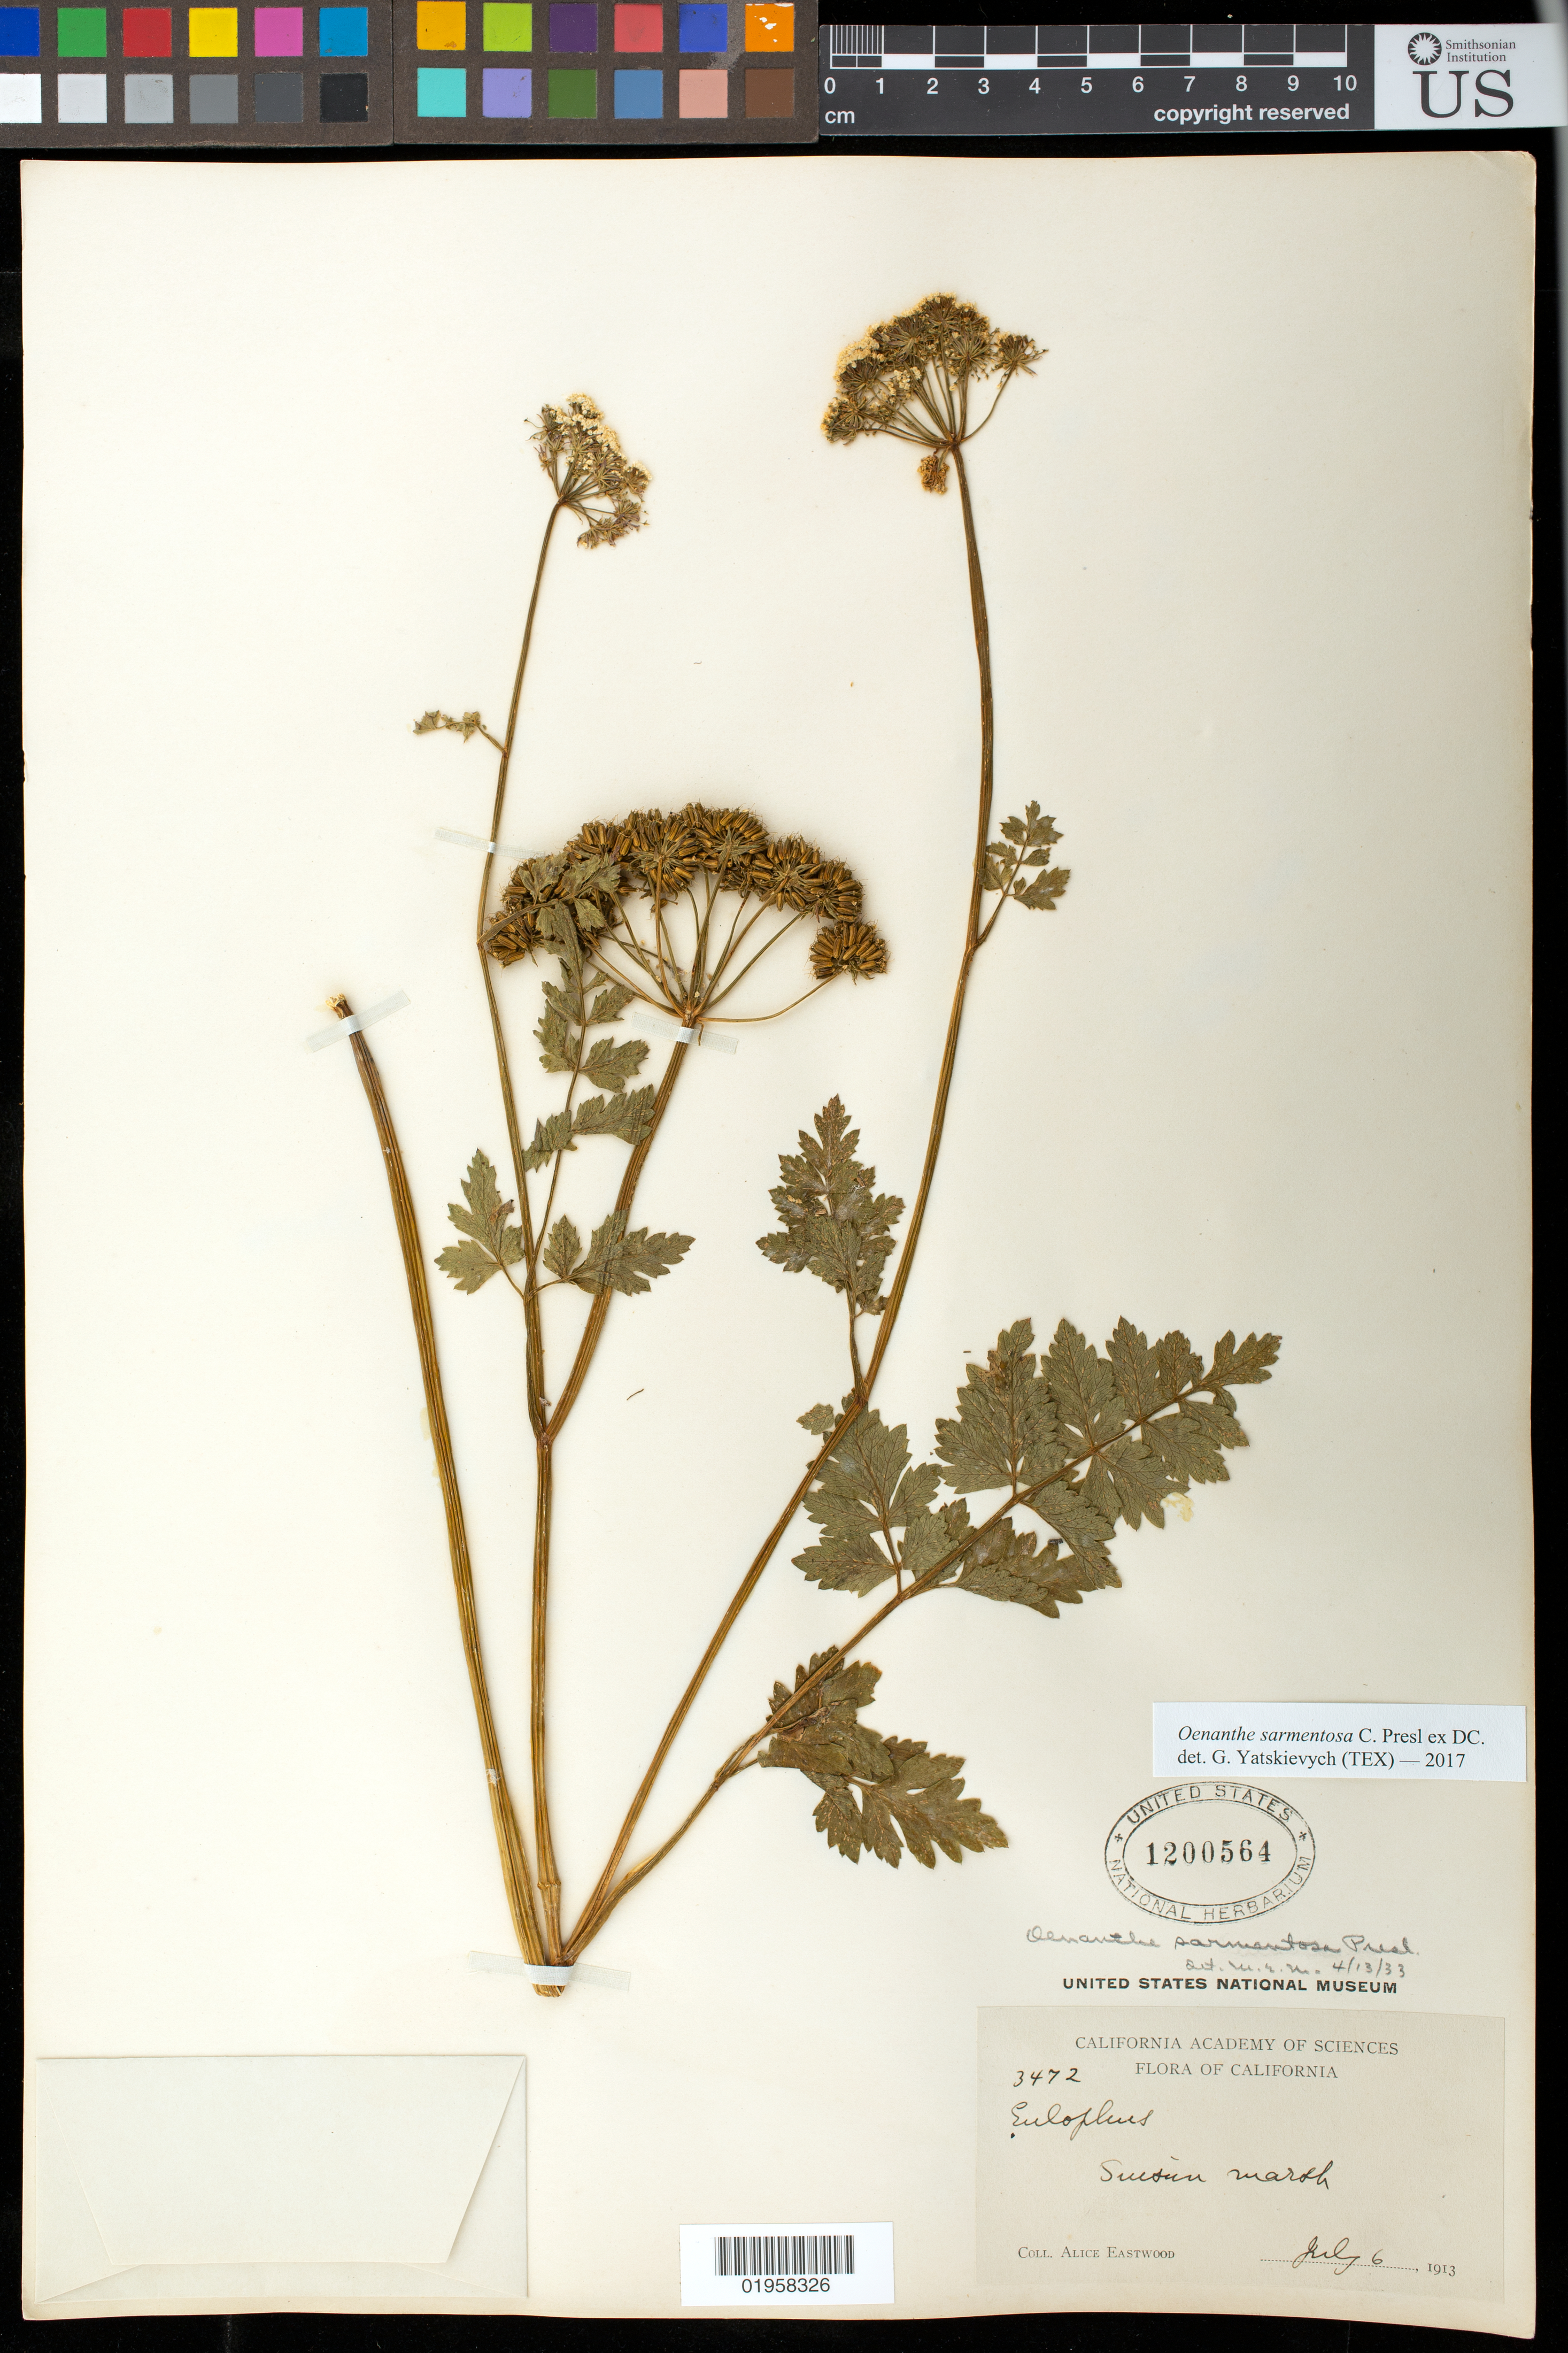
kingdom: Plantae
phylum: Tracheophyta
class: Magnoliopsida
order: Apiales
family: Apiaceae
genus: Oenanthe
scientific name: Oenanthe sarmentosa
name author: C. Presl ex DC.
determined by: Yatskievych, G. A.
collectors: A. Eastwood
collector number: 3472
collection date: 1913-07-06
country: United States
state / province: California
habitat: [?] marsh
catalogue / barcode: US 1200564